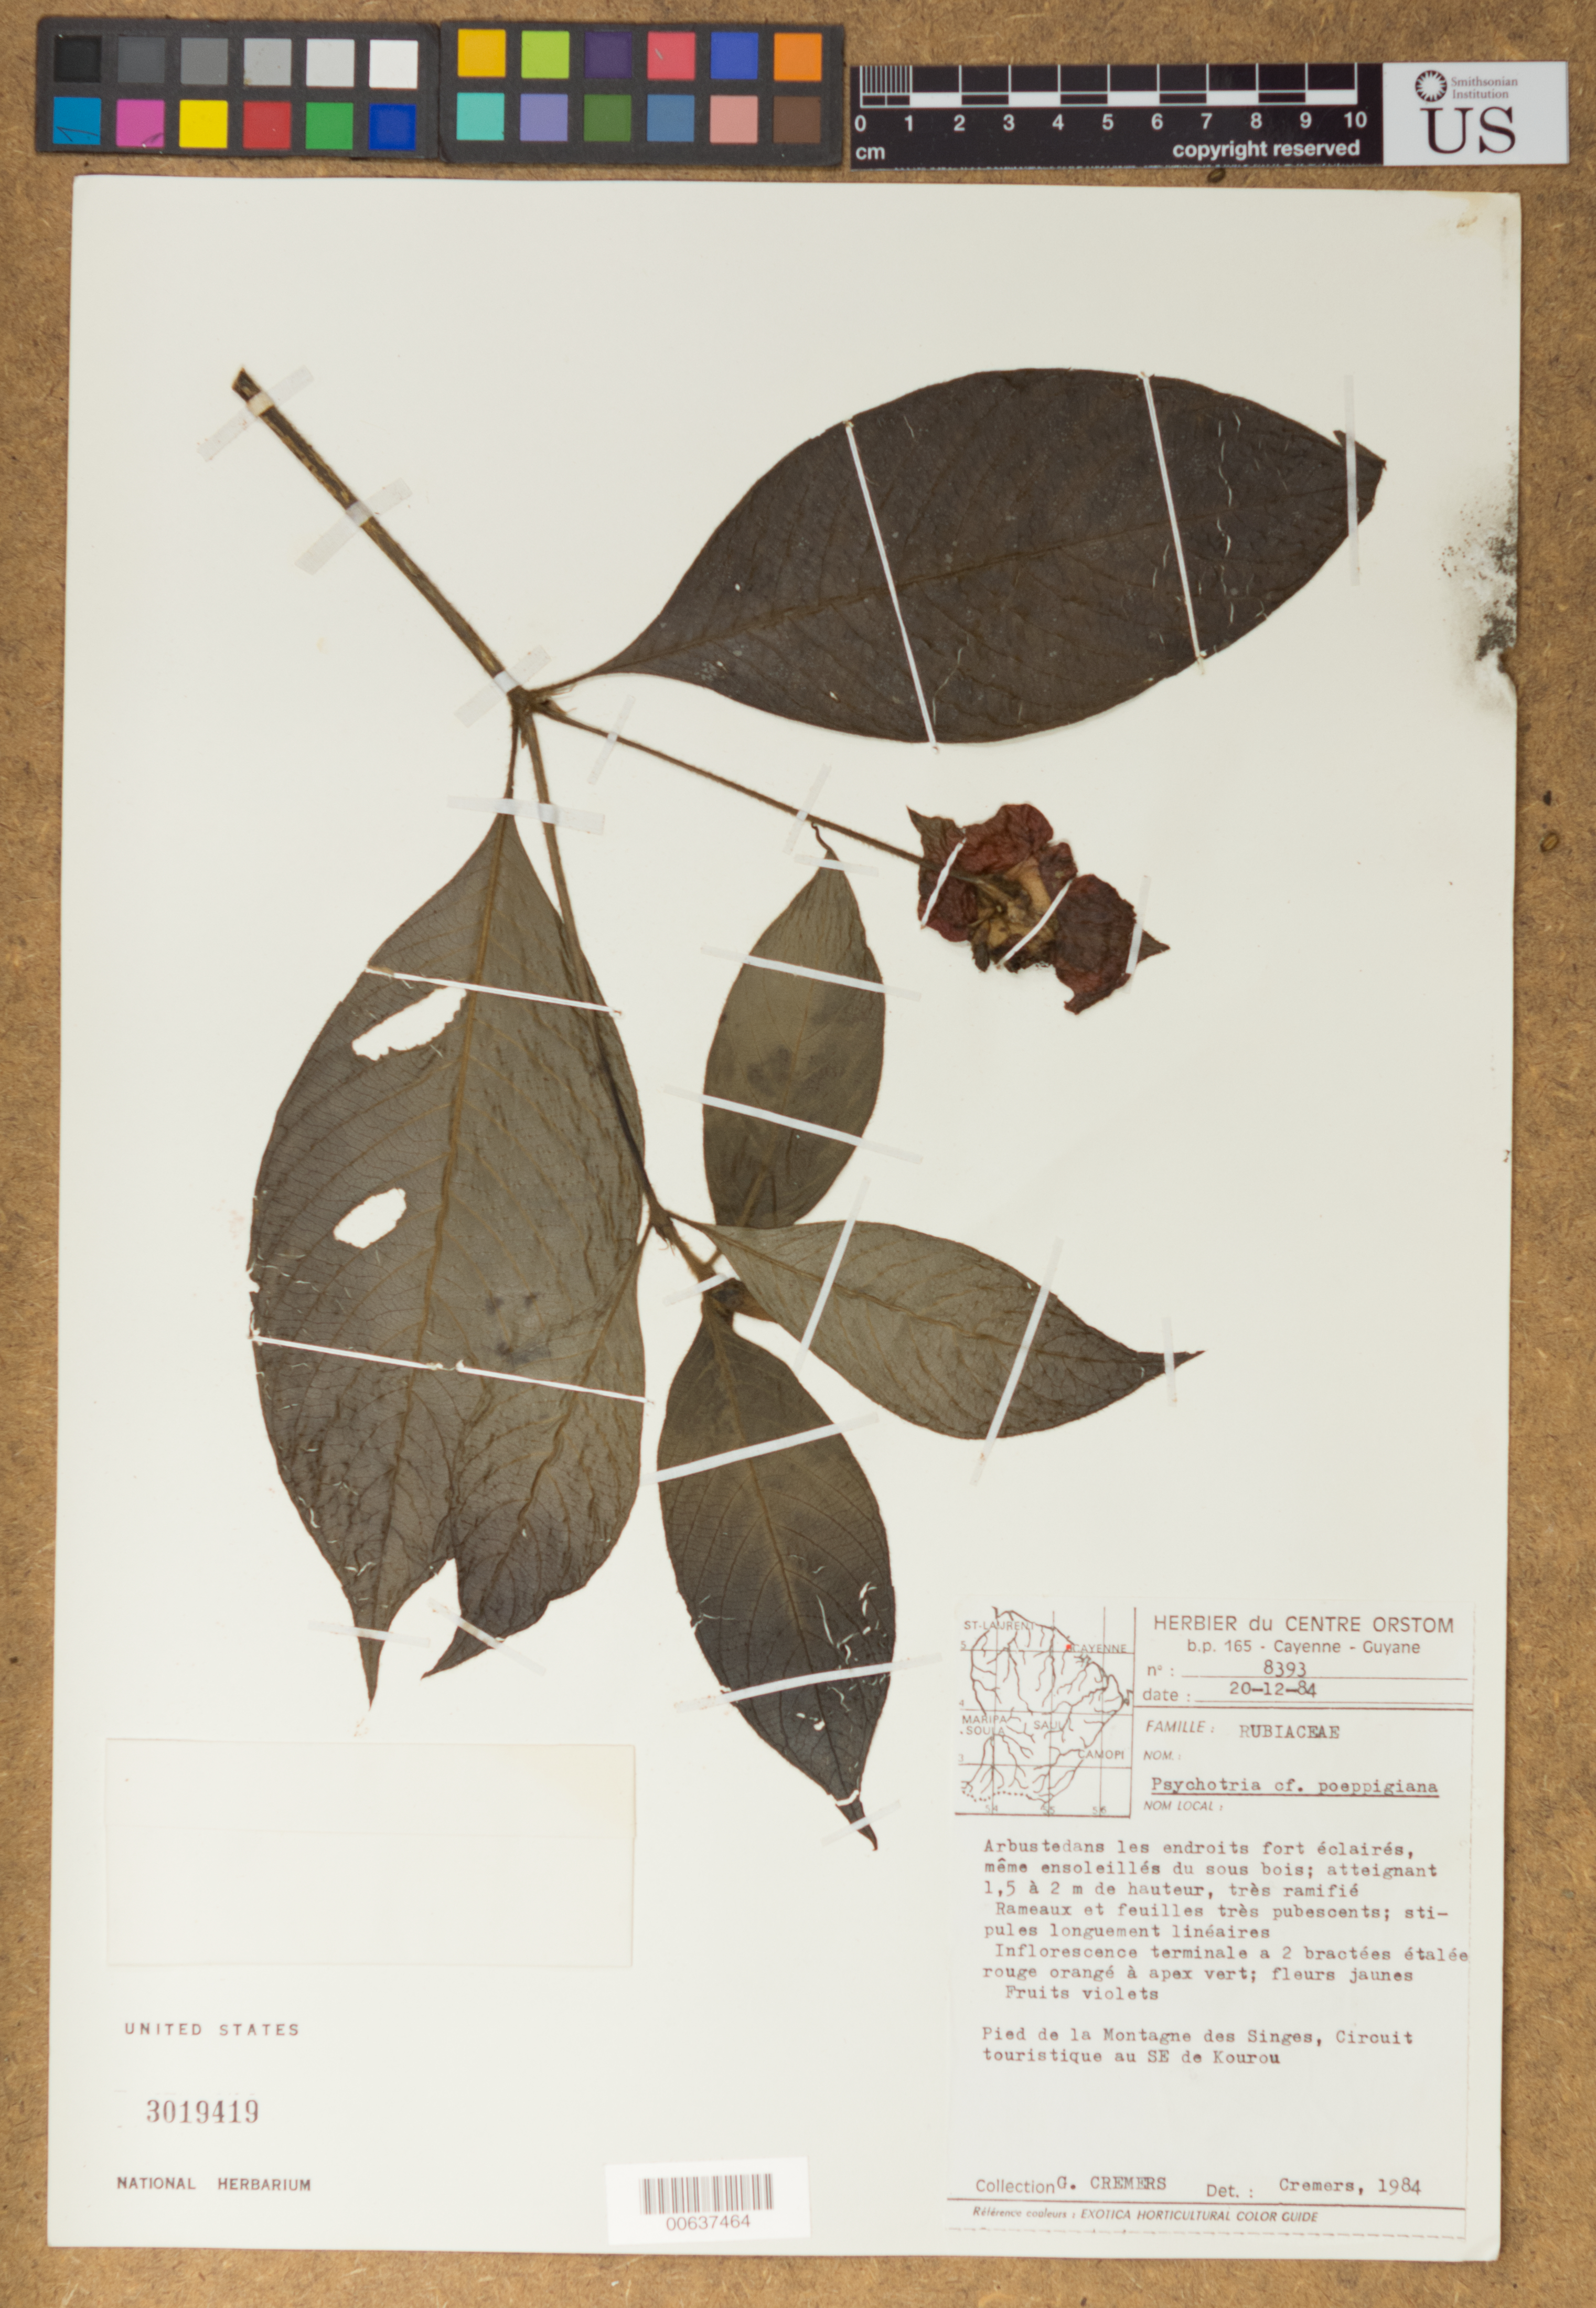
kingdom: Plantae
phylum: Tracheophyta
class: Magnoliopsida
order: Gentianales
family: Rubiaceae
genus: Psychotria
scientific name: Psychotria poeppigiana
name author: Müll. Arg.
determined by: Cremers, Georges A.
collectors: G. Cremers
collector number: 8393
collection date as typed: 20-Dec-84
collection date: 1984-12-20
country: French Guiana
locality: Kourou, Montagne des Singes pied, circuit touristique au SE de Kourou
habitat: Endroitts fort eclaires, meme encoleilles du sous bois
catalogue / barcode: US 3019419